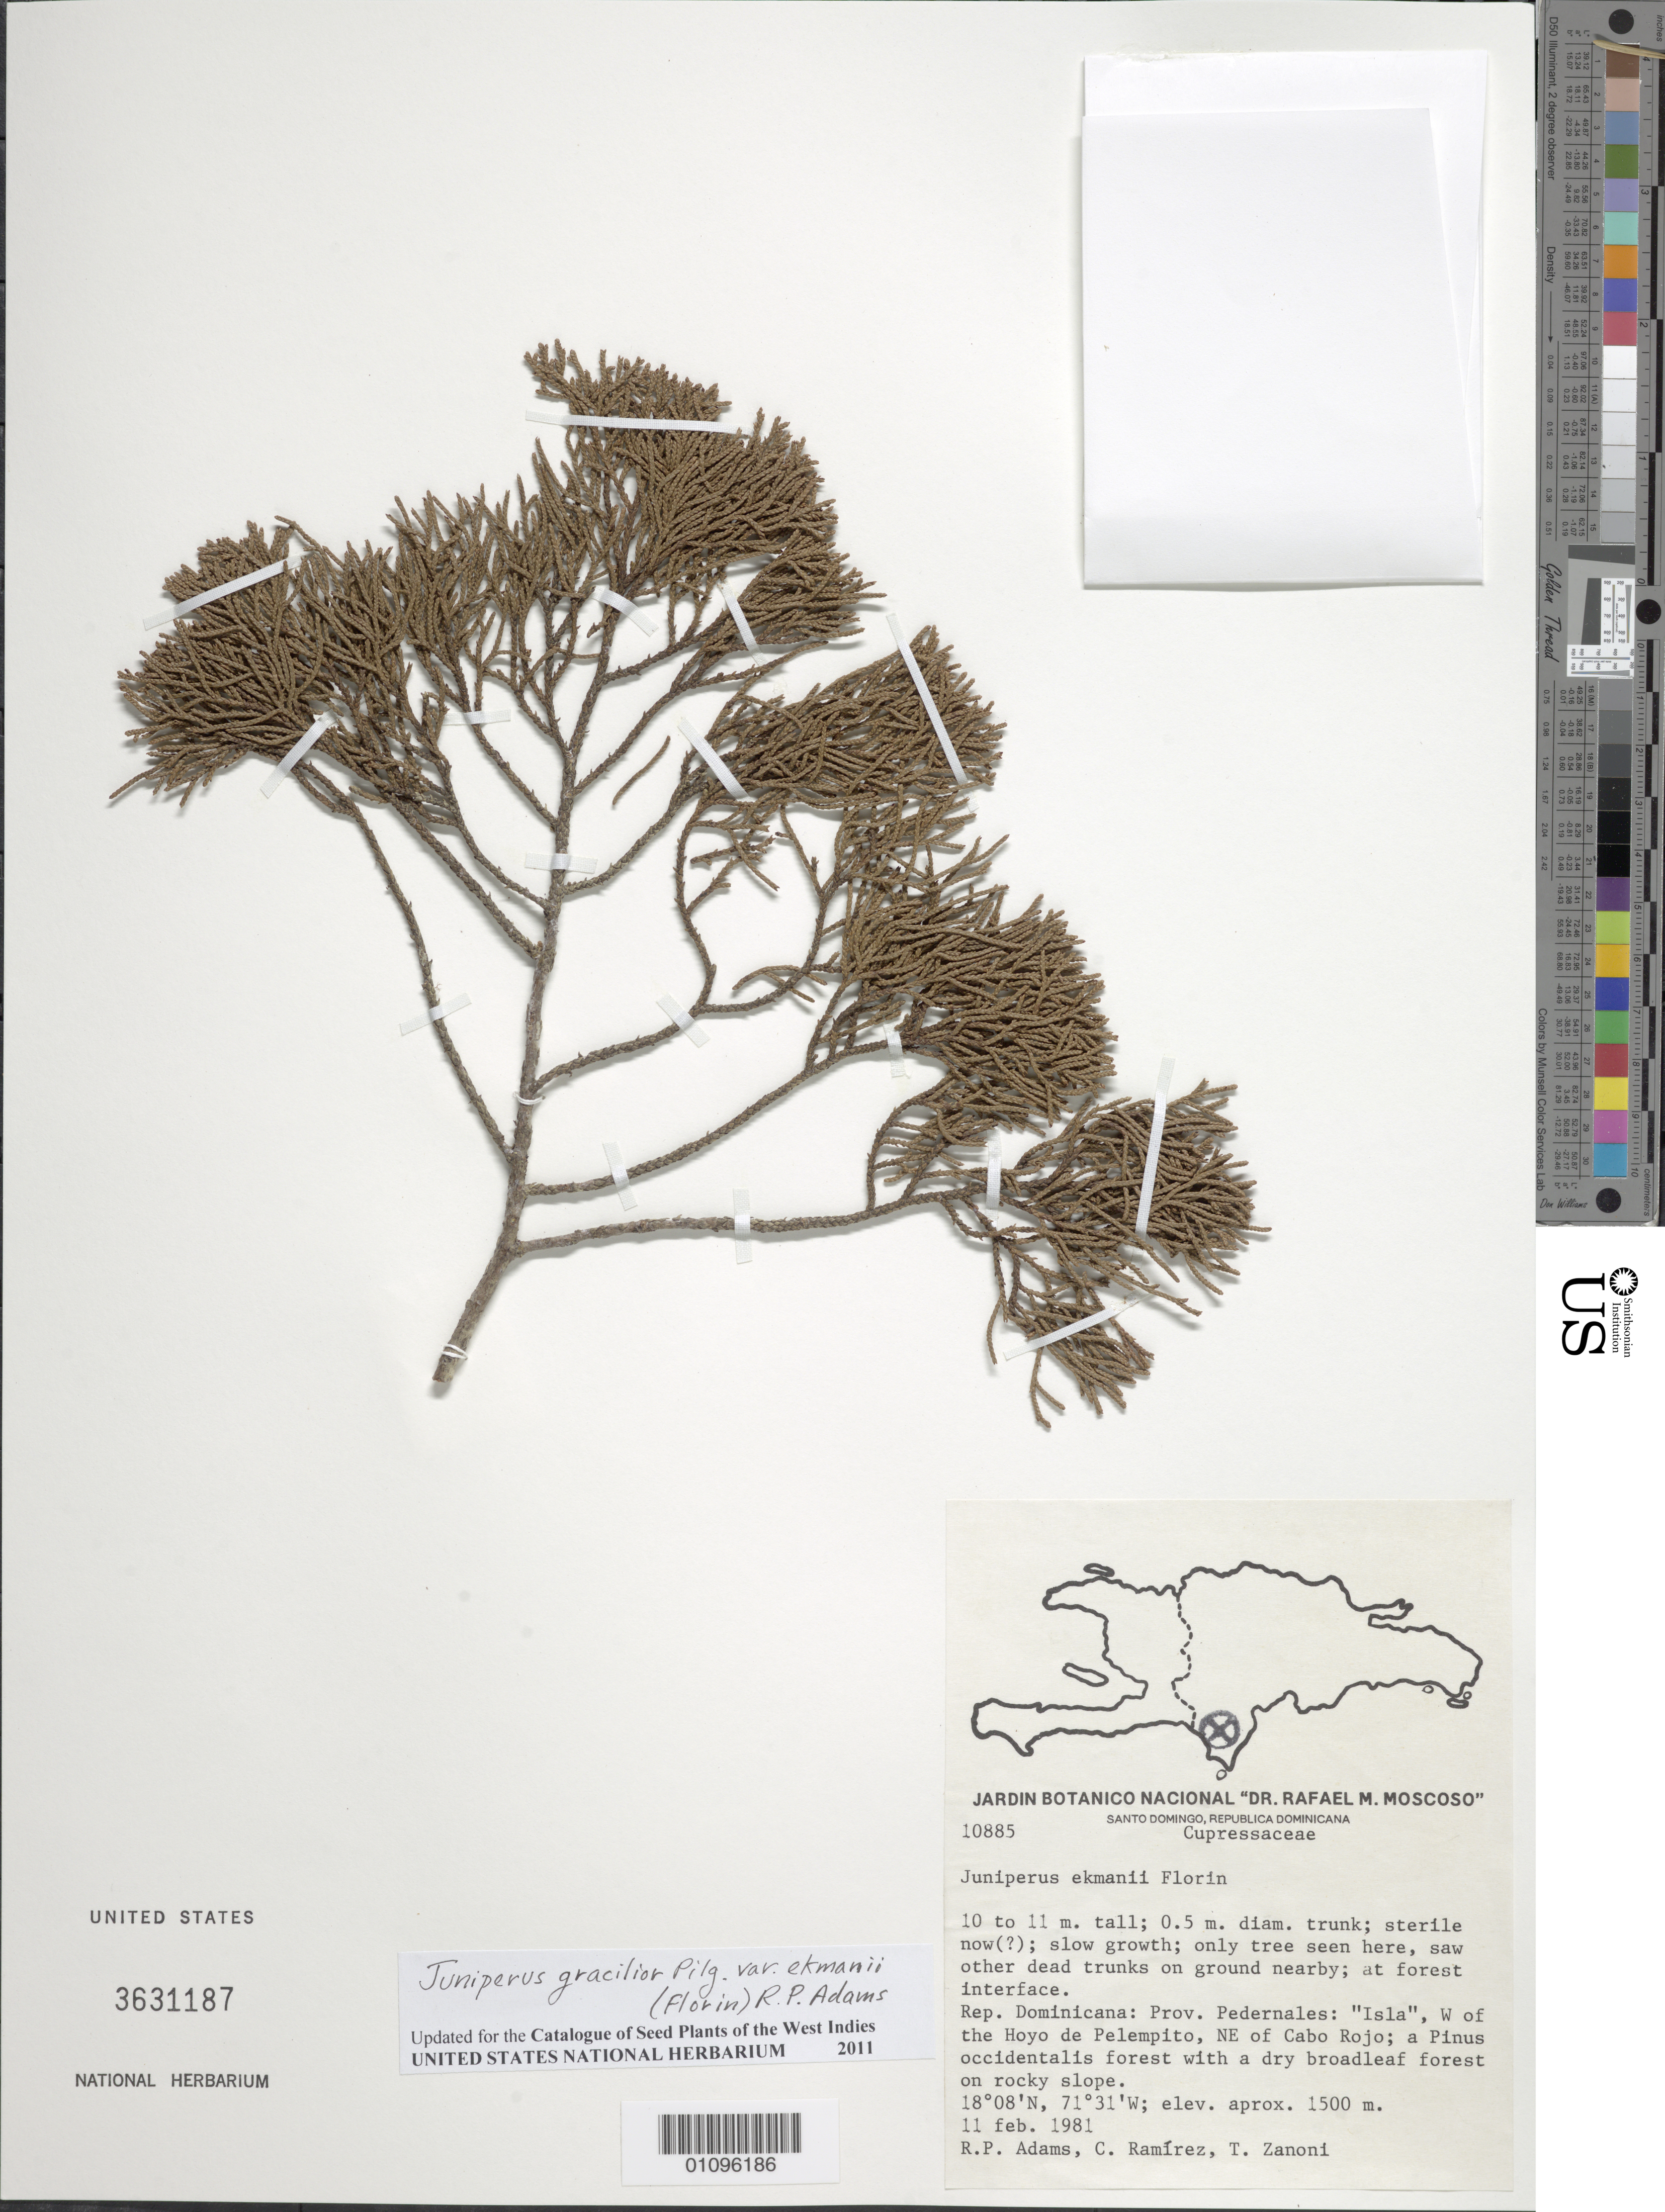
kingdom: Plantae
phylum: Tracheophyta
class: Pinopsida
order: Pinales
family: Cupressaceae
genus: Juniperus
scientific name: Juniperus gracilior var. ekmanii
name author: (Florin) R.P. Adams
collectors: R. P. Adams, C. Ramirez & T. A. Zanoni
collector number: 10885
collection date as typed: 11 Feb 1981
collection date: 1981-02-11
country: Dominican Republic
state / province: Pedernales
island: Hispaniola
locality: "Isla", W of the Hoyo de Pelempito, NE of Cabo Rojo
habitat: A Pinus occidentalis forest with a dry broadleaf forest on rocky slope; at forest interface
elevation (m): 1500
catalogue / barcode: US 3631118